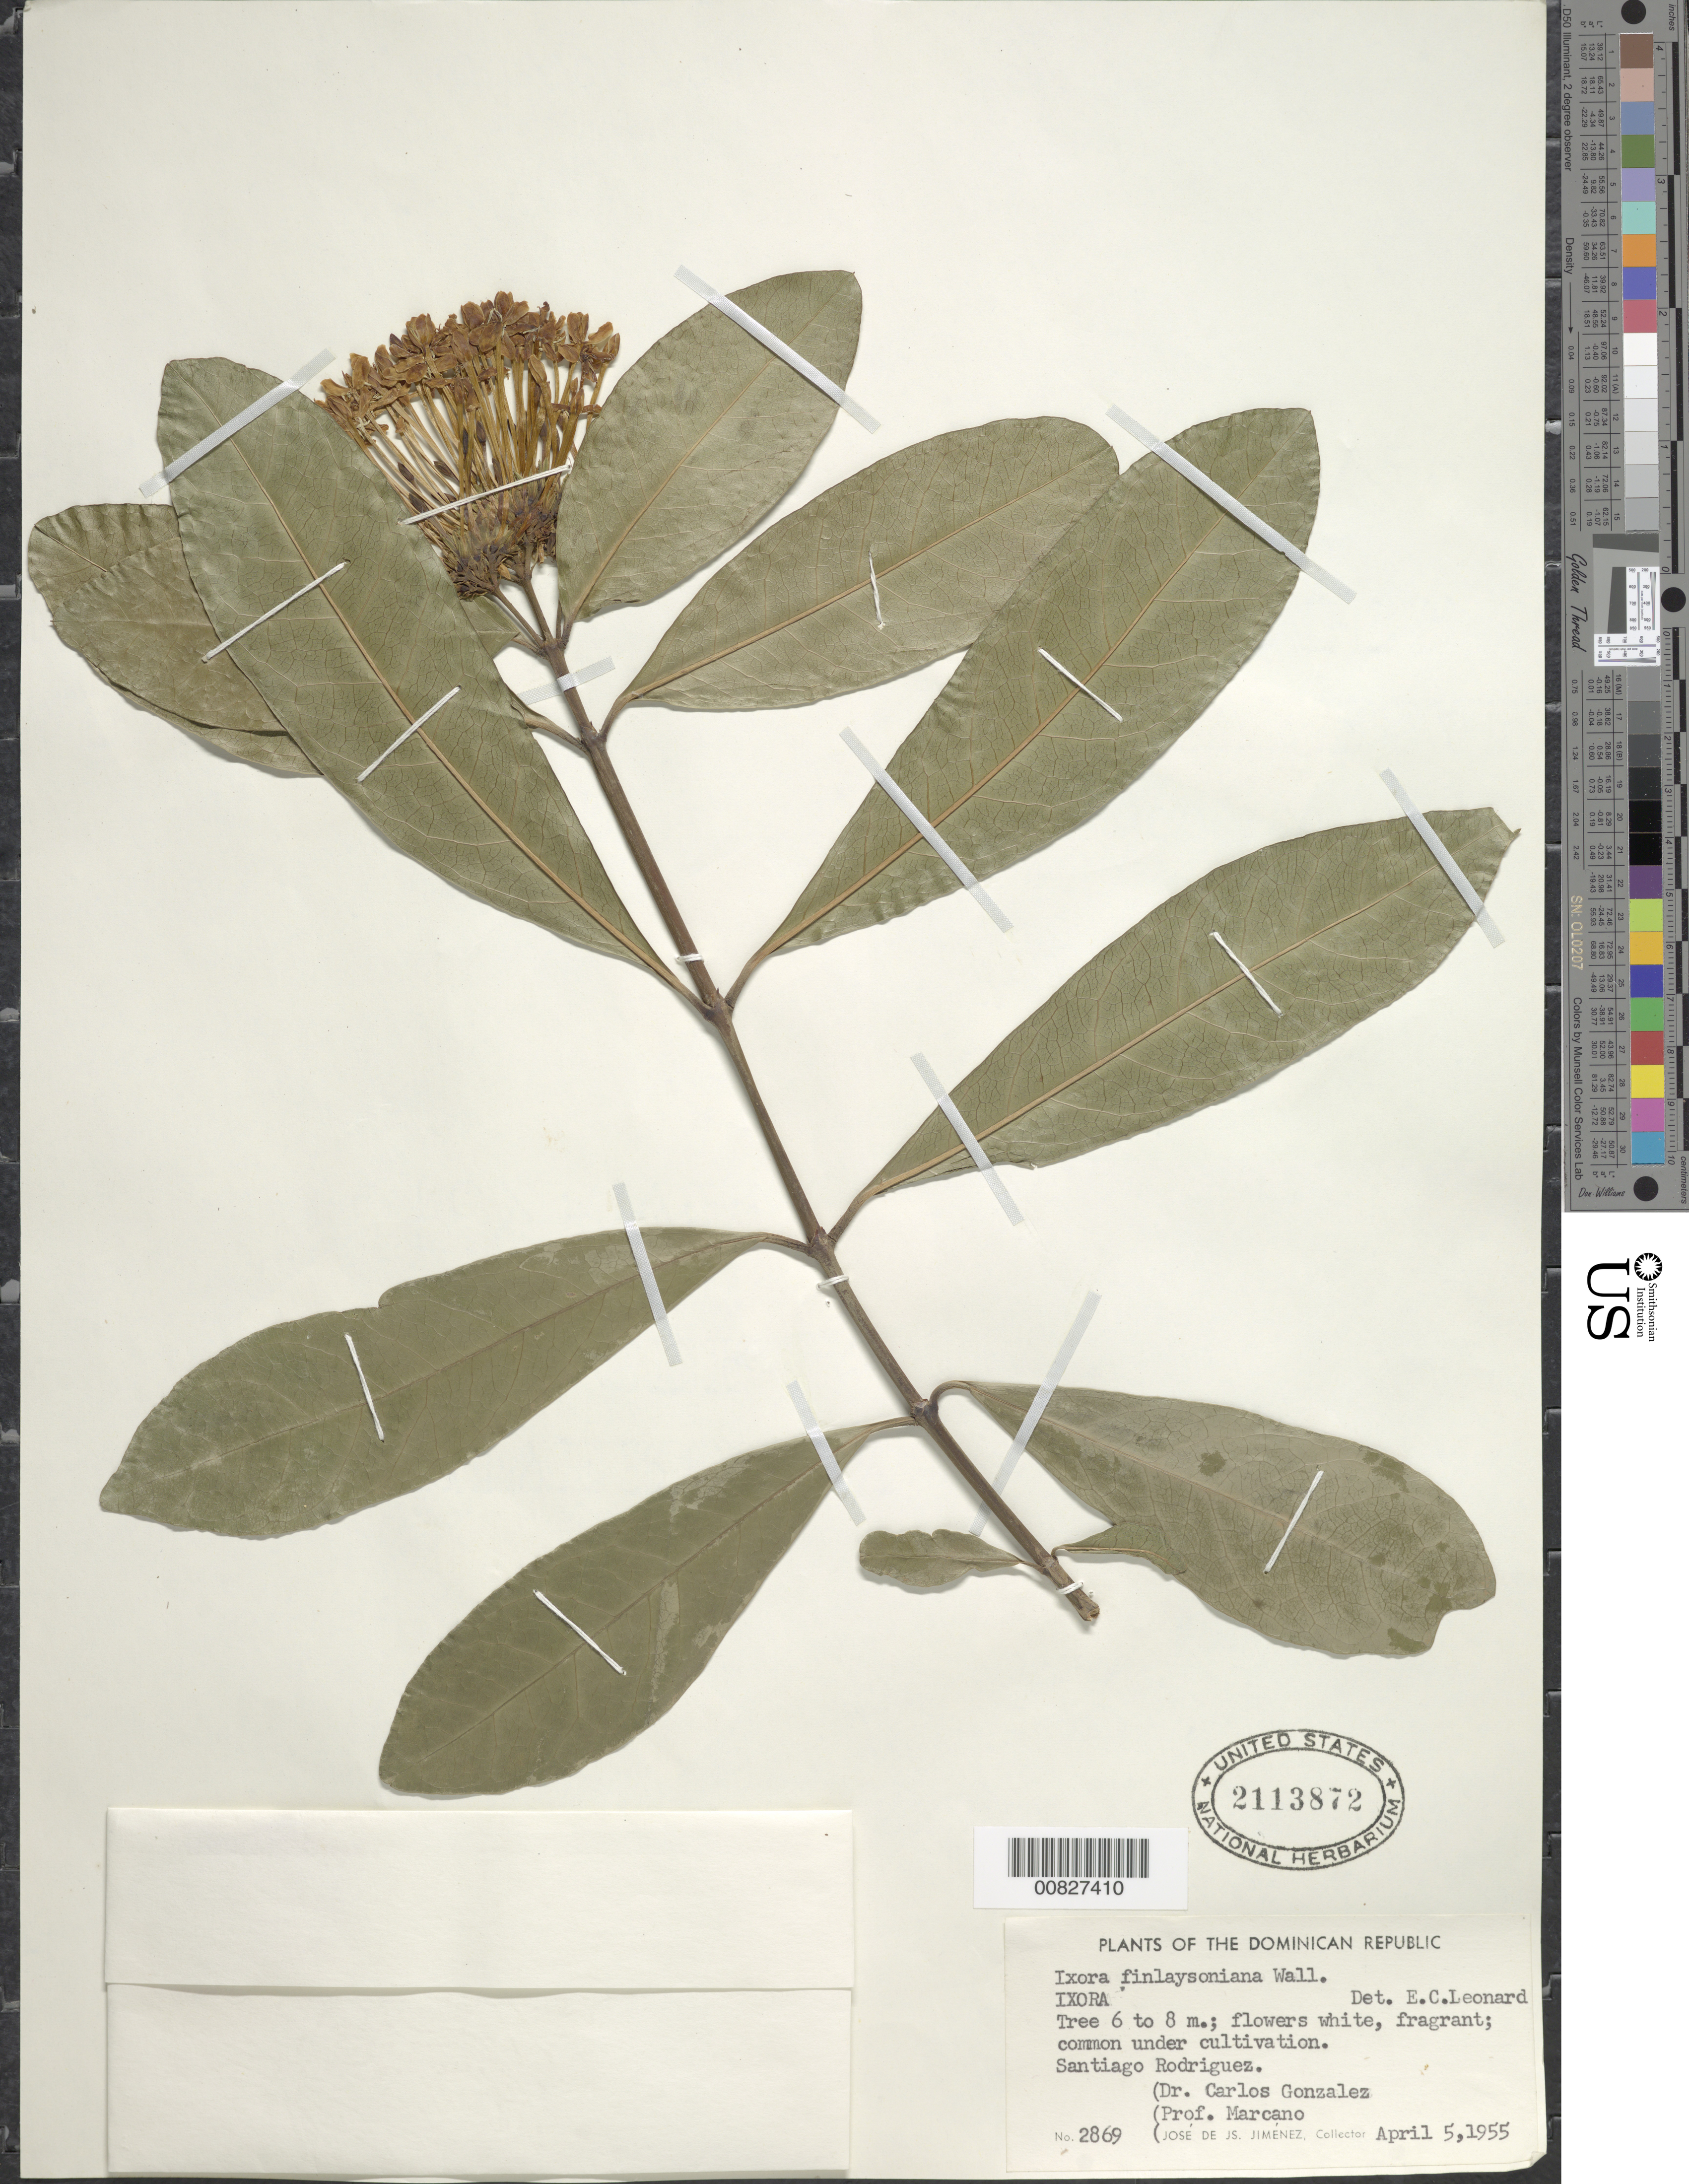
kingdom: Plantae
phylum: Tracheophyta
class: Magnoliopsida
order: Gentianales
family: Rubiaceae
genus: Ixora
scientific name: Ixora finlaysoniana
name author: Wall. ex G. Don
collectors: C. Gonzalez, E. J. Marcano F. & J. J. Jiménez Almonte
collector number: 2869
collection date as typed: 05 Apr 1955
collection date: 1955-04-05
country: Dominican Republic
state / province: Santiago Rodríguez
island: Hispaniola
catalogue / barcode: US 2113872